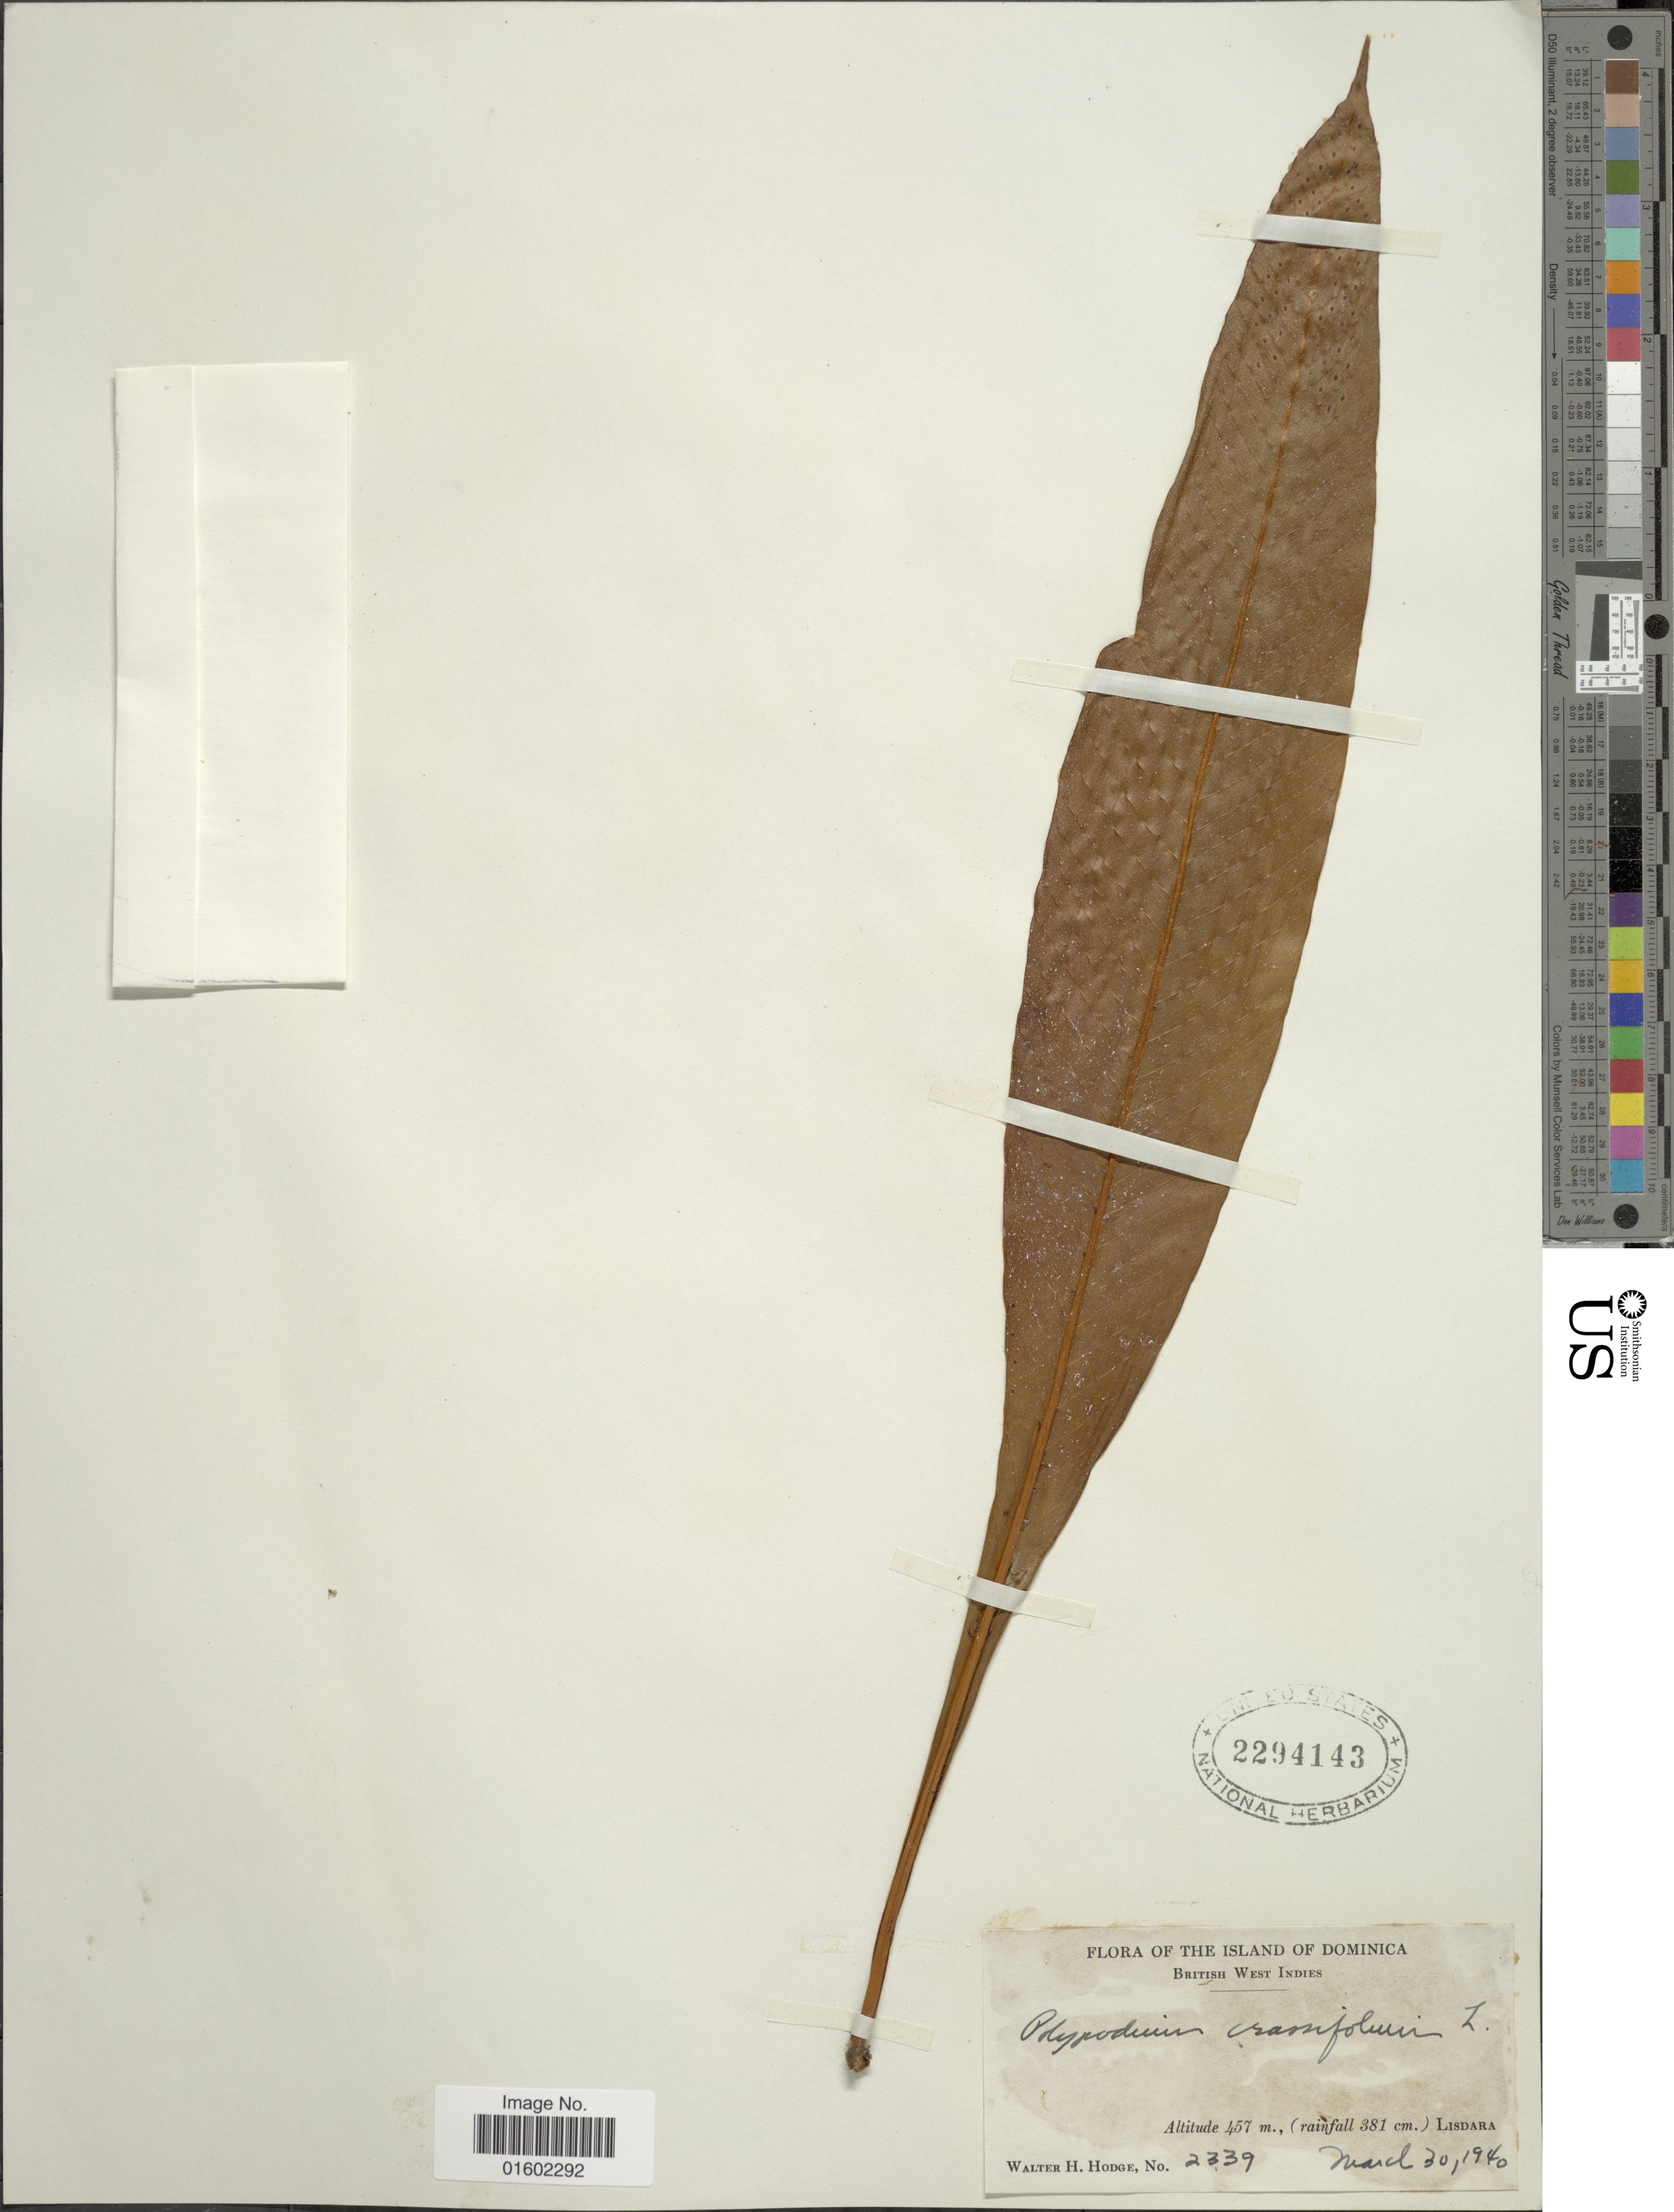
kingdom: Plantae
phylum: Tracheophyta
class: Polypodiopsida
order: Polypodiales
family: Polypodiaceae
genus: Niphidium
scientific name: Niphidium crassifolium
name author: (L.) Lellinger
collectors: W. Hodge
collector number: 2339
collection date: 1940-03-30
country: Dominica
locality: British West Indies, Lisdara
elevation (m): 457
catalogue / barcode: US 2294143